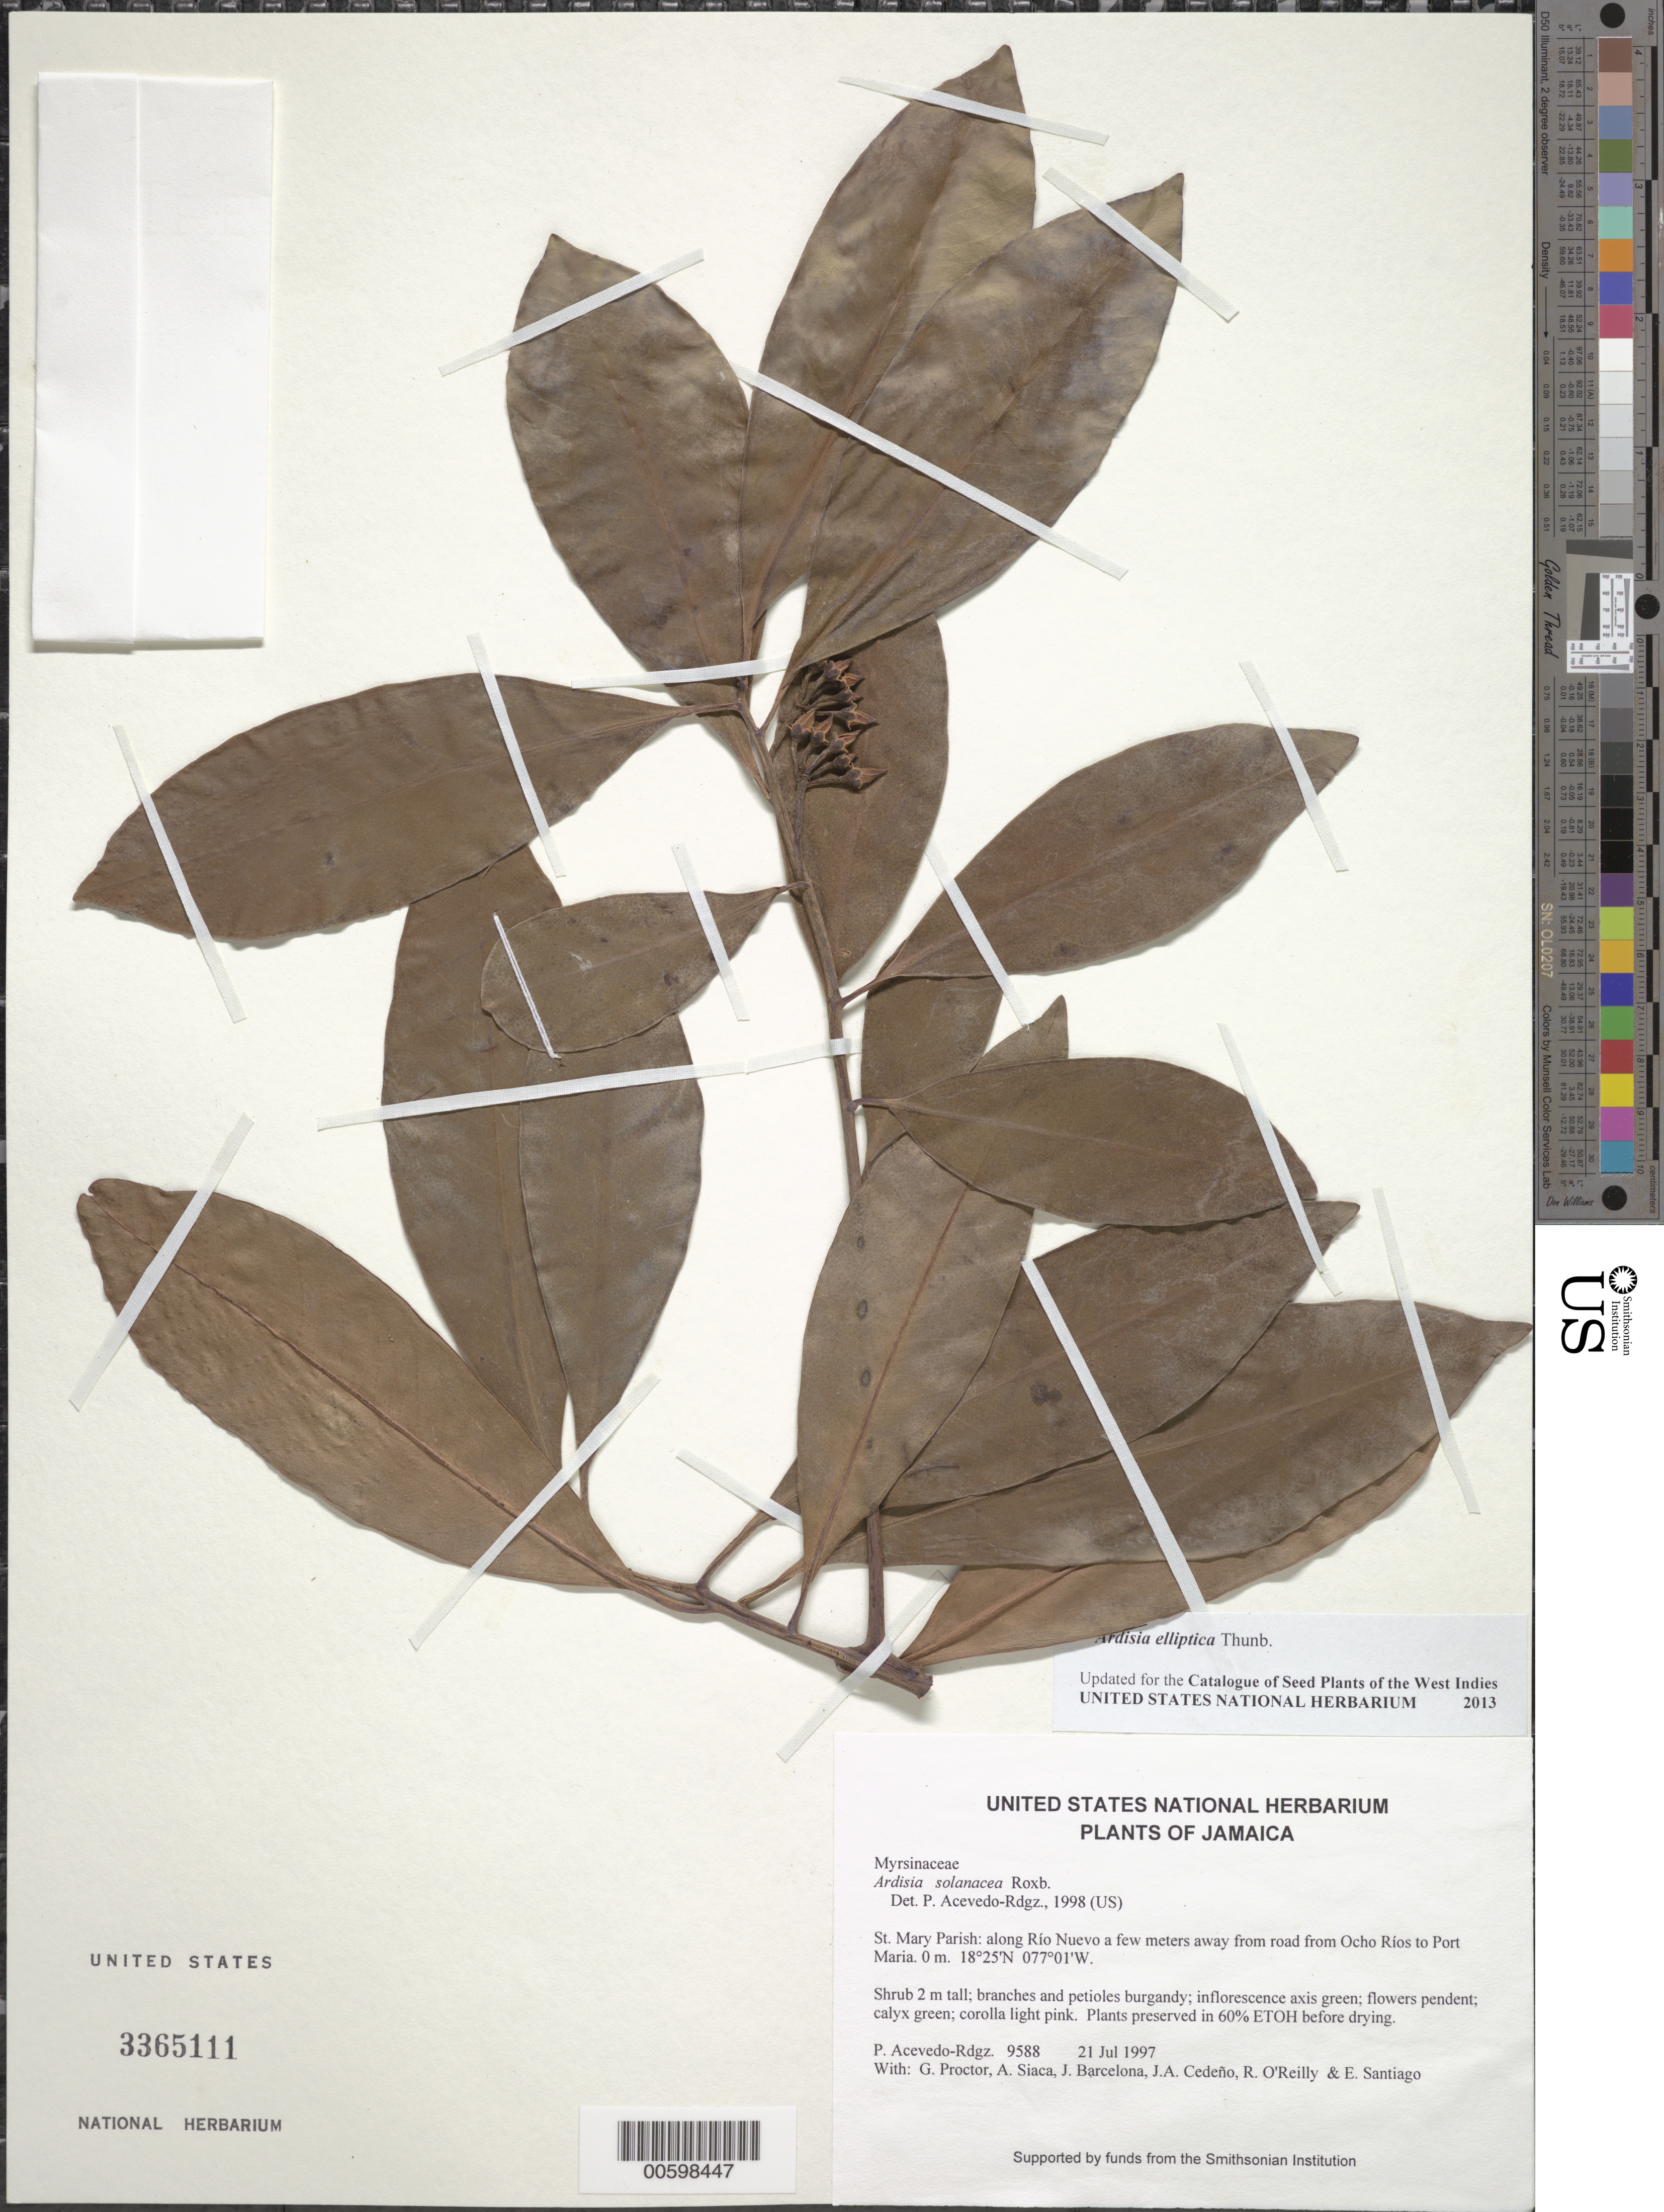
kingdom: Plantae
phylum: Tracheophyta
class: Magnoliopsida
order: Ericales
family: Primulaceae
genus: Ardisia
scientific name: Ardisia elliptica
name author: Thunb.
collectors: P. Acevedo-Rodr., G. R. Proctor, A. Siaca, J. Barcelona, J. A. Cedeño M. & R. O'Reilly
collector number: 9588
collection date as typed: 21 Jul 1997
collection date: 1997-07-21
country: Jamaica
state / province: Saint Mary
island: Jamaica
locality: St. Mary Parish: along Río Nuevo a few meters away from road from Ocho Ríos to Port Maria.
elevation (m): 0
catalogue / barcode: US 3365111